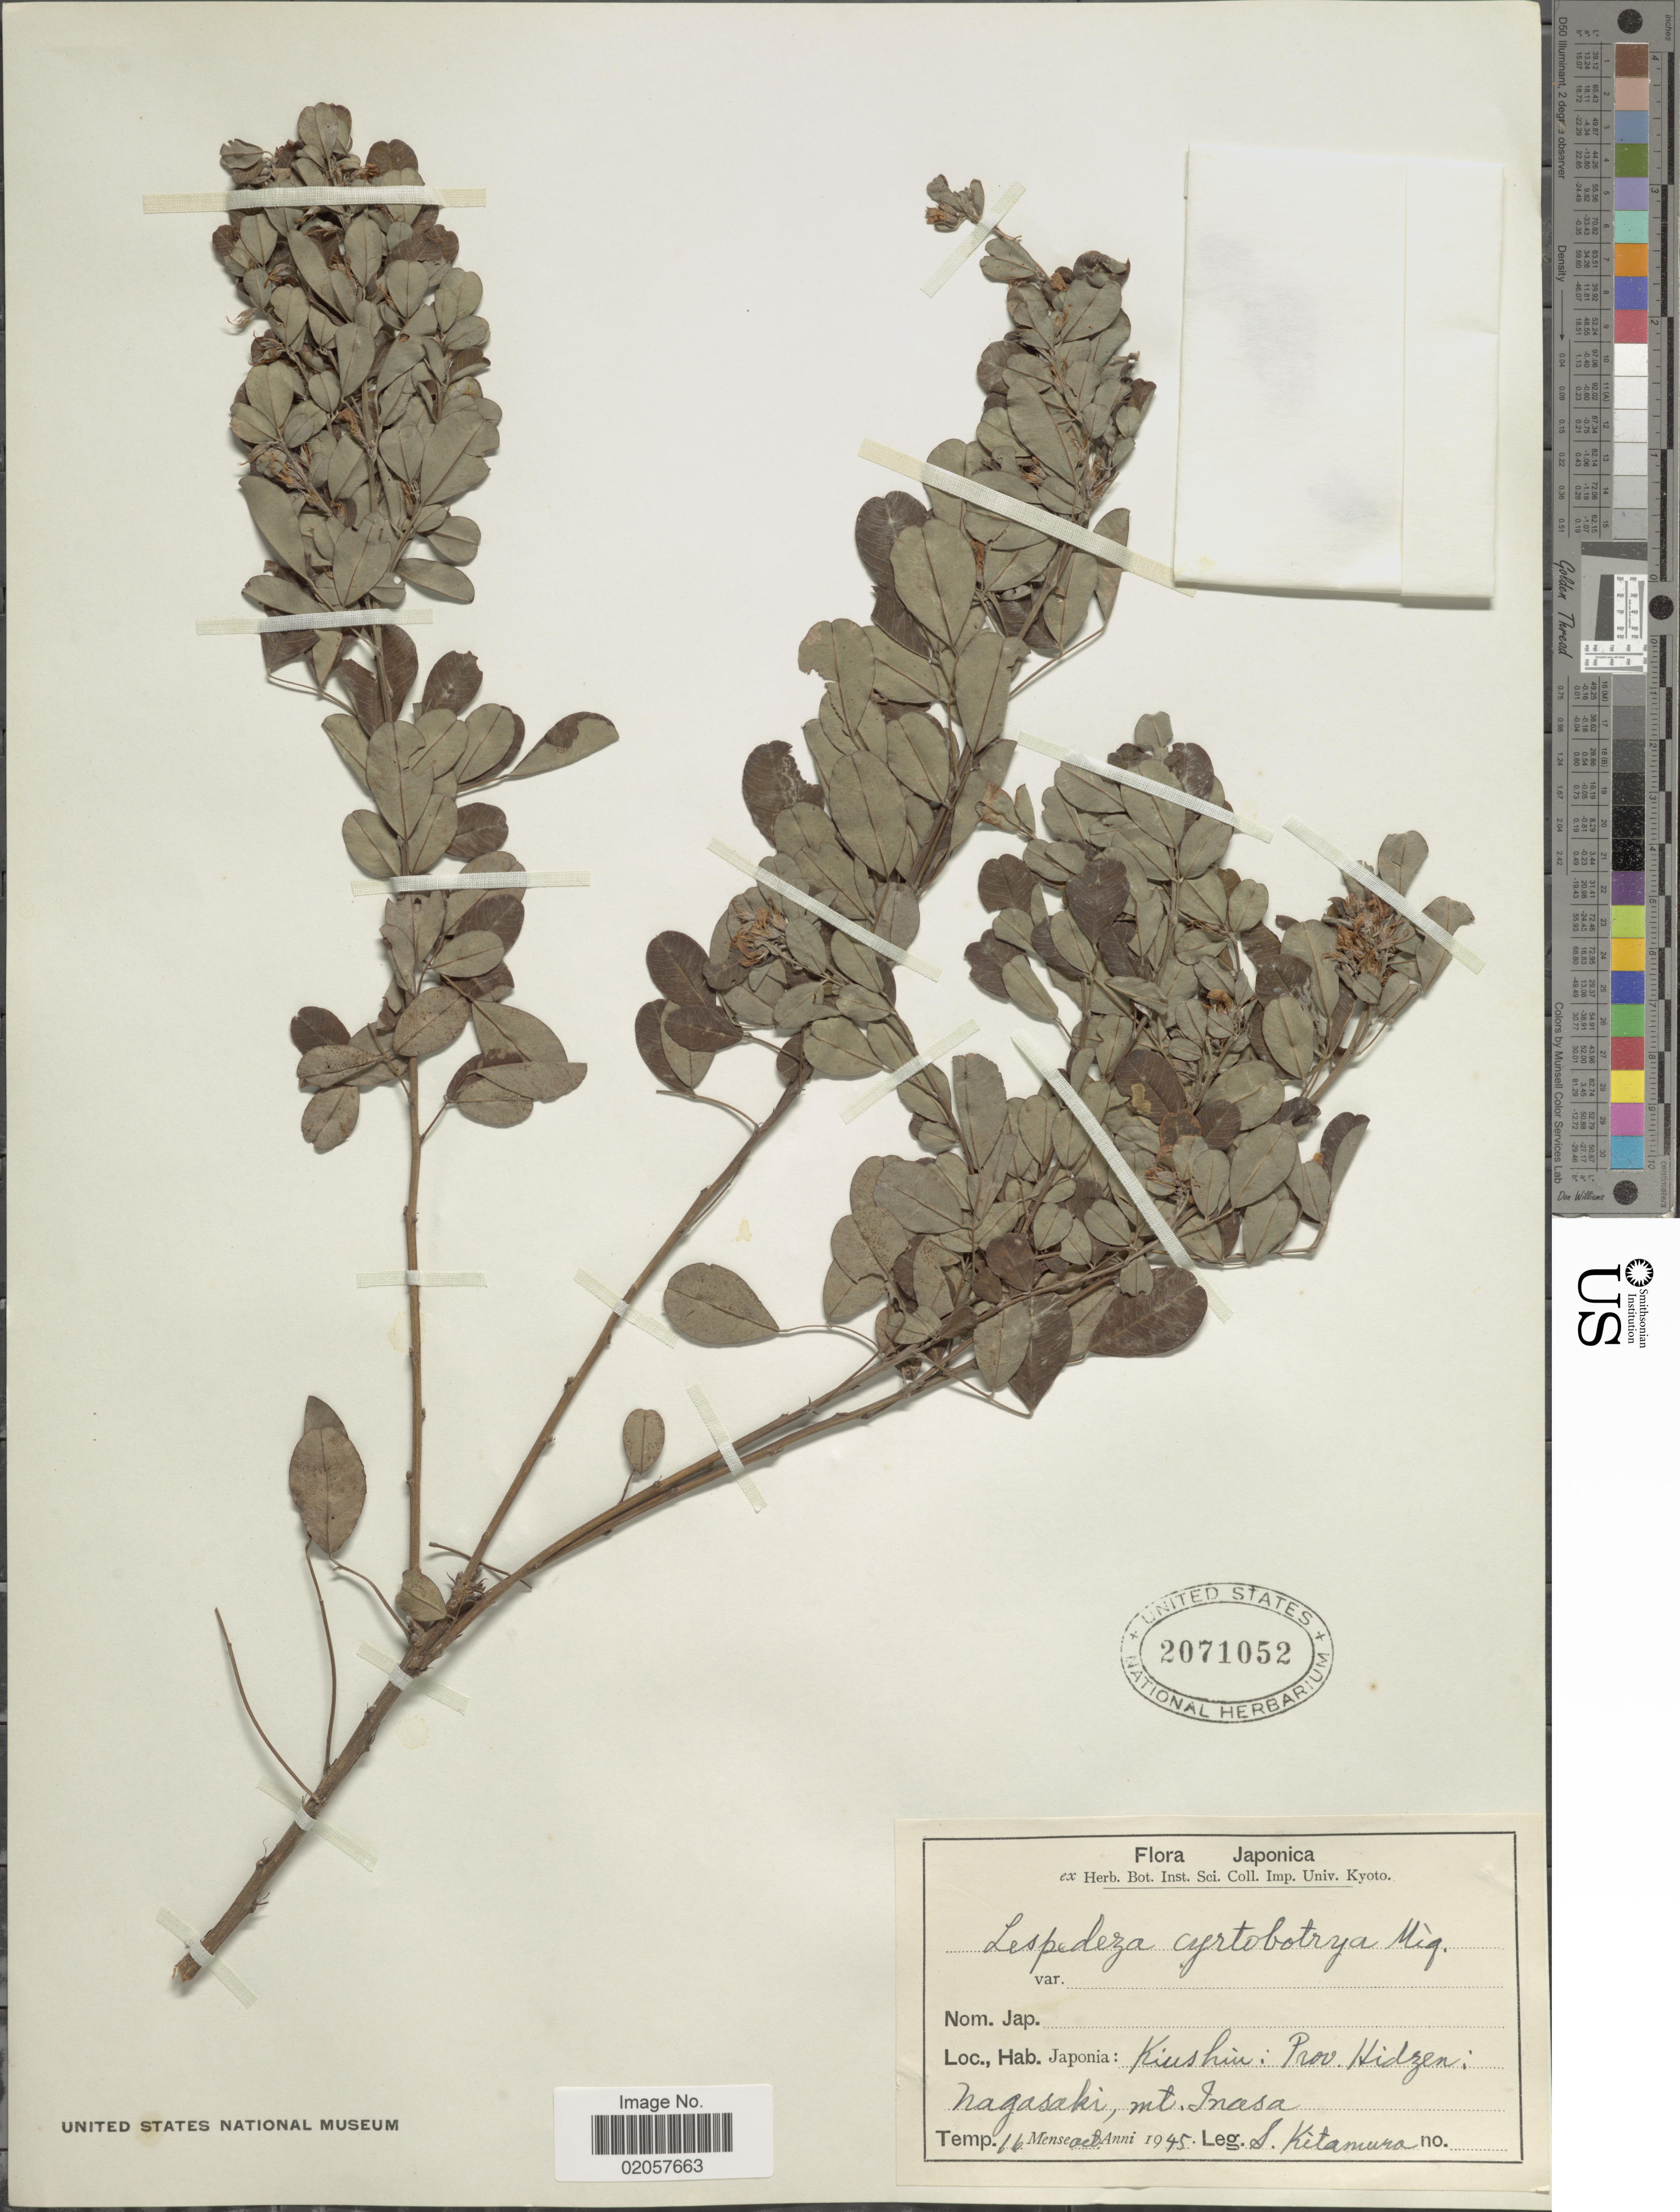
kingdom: Plantae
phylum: Tracheophyta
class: Magnoliopsida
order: Fabales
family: Fabaceae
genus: Lespedeza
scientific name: Lespedeza cyrtobotrya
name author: Miq.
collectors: S. Kitamura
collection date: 1945-10-16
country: Japan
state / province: Nagasaki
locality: Kiushiu: Prov. Hidzen, Mt. Inasa.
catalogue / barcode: US 2071052